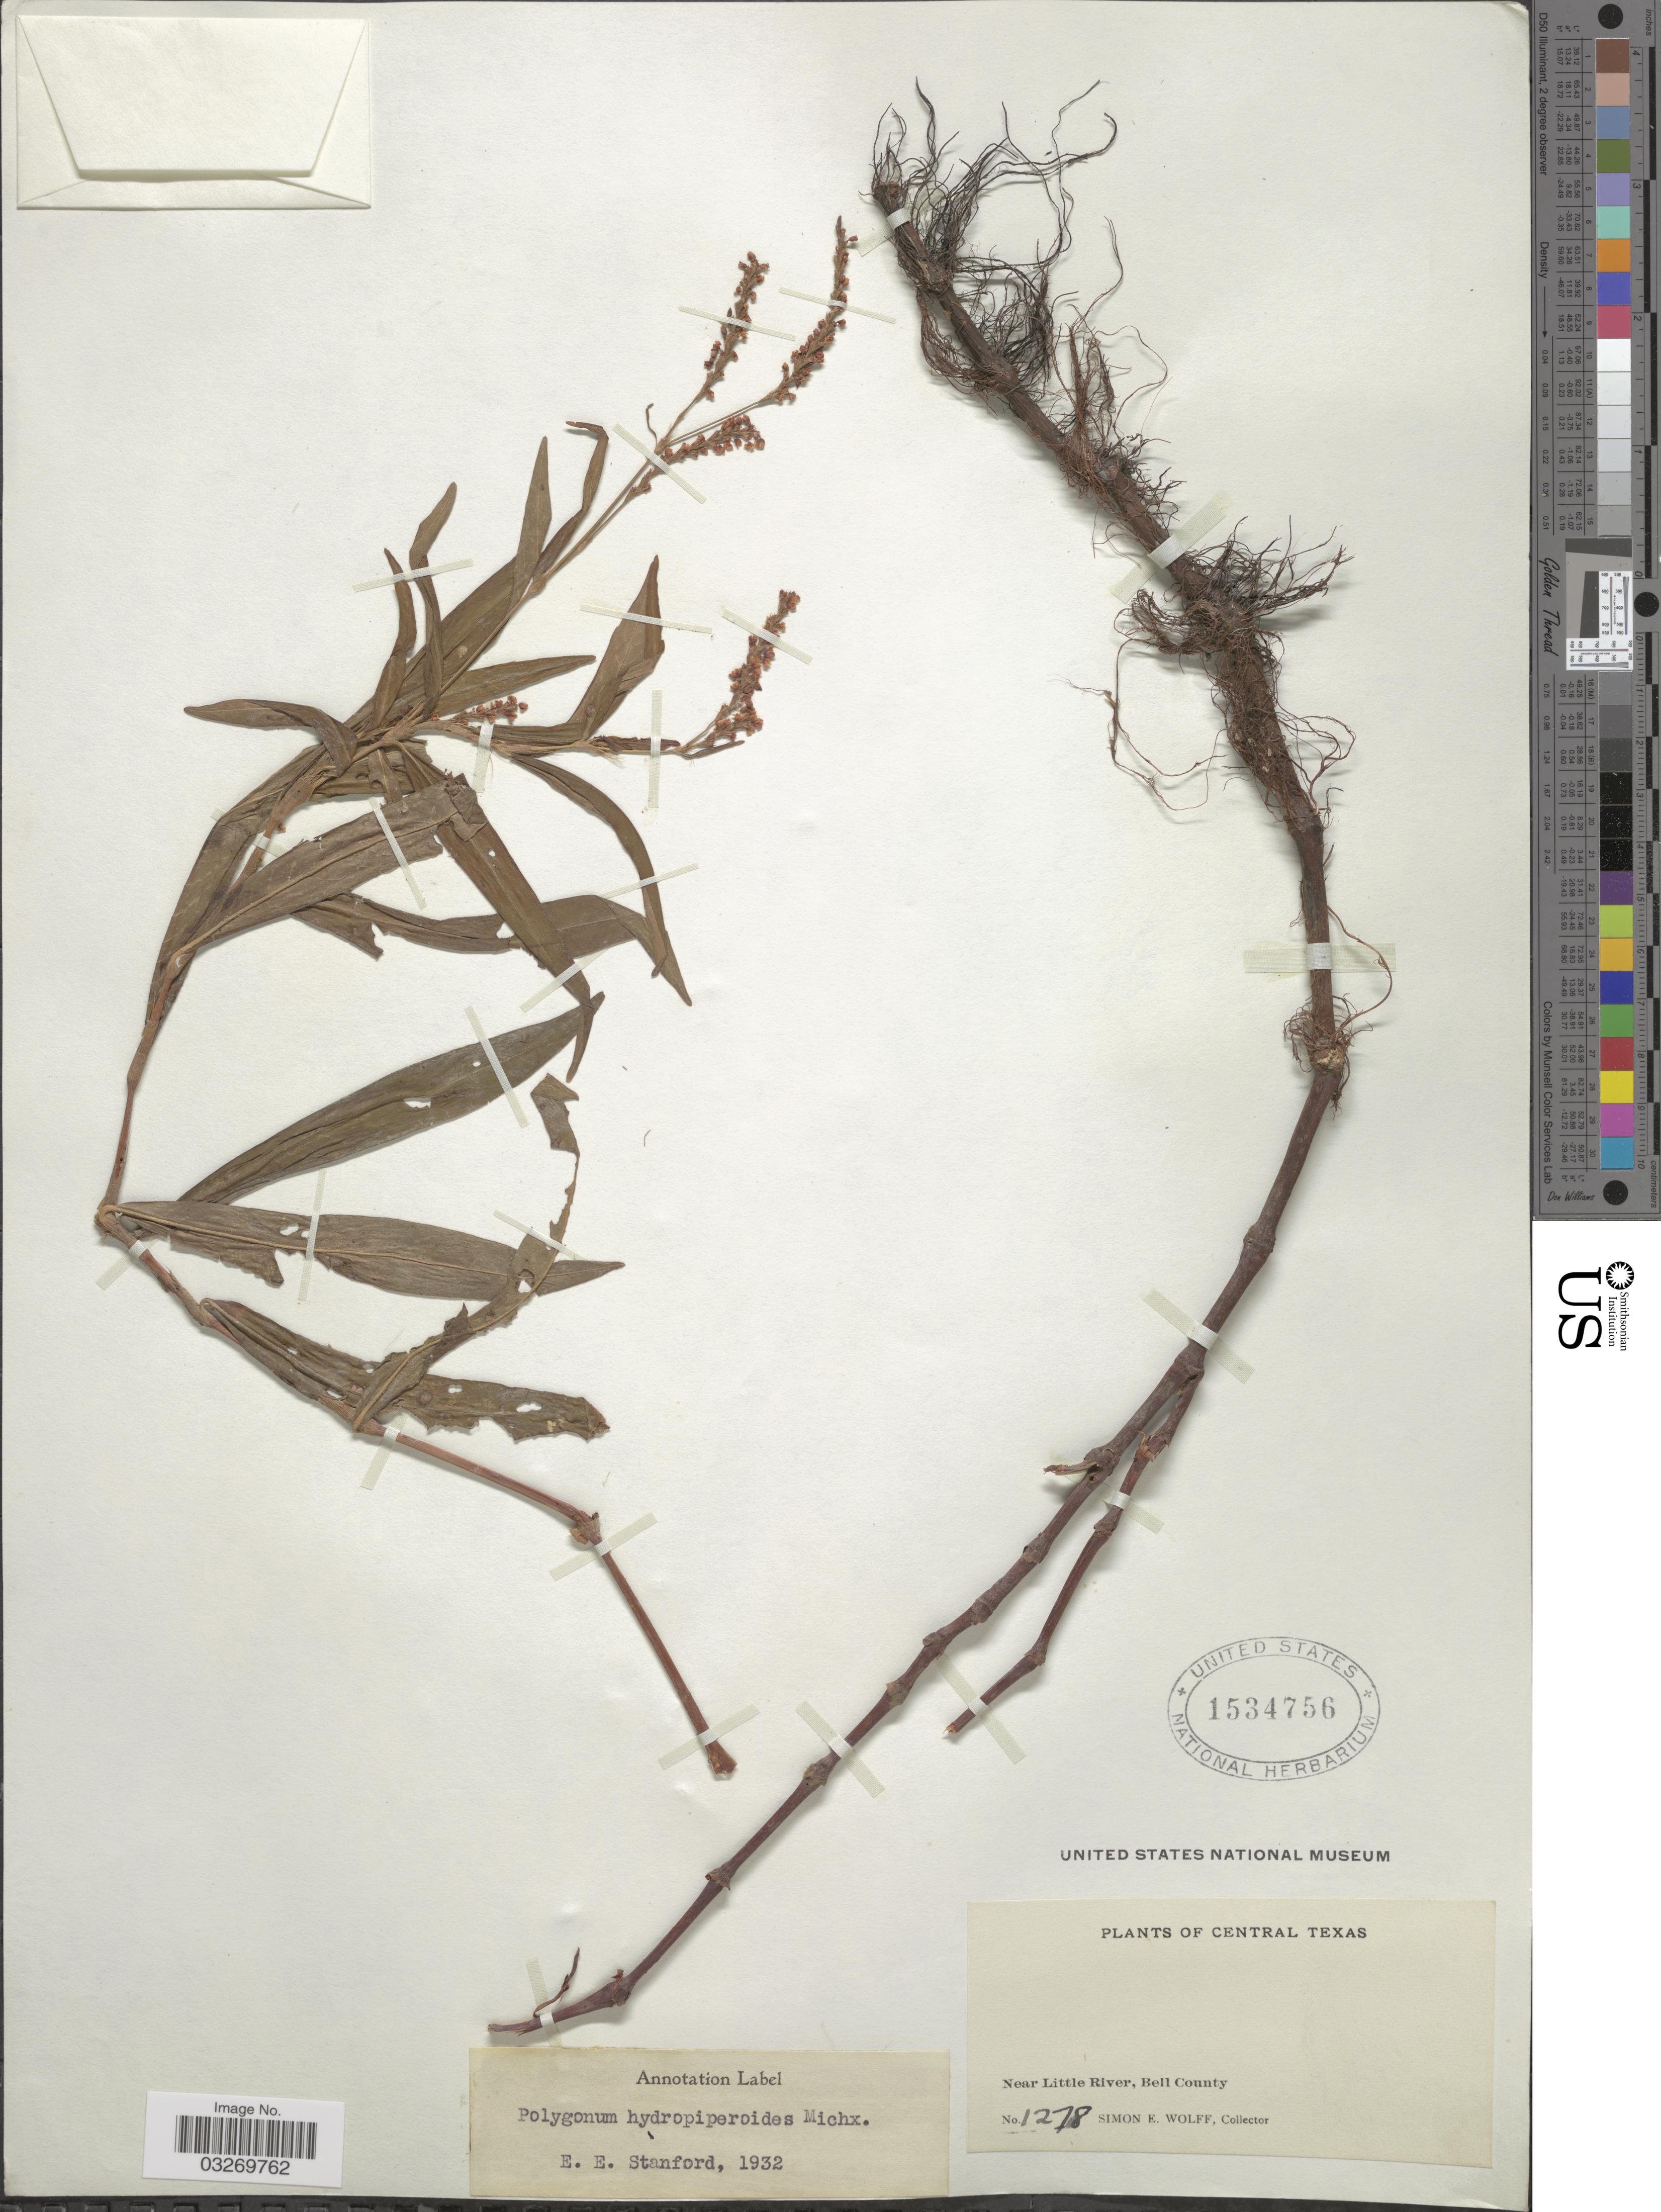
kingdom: Plantae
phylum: Tracheophyta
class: Magnoliopsida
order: Caryophyllales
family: Polygonaceae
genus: Persicaria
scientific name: Persicaria hydropiperoides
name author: (Michx.) Small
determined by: Atha, D. E.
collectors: S. E. Wolff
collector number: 1278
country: United States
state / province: Texas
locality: Central Texas. Near Little River, Bell County.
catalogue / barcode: US 1534756